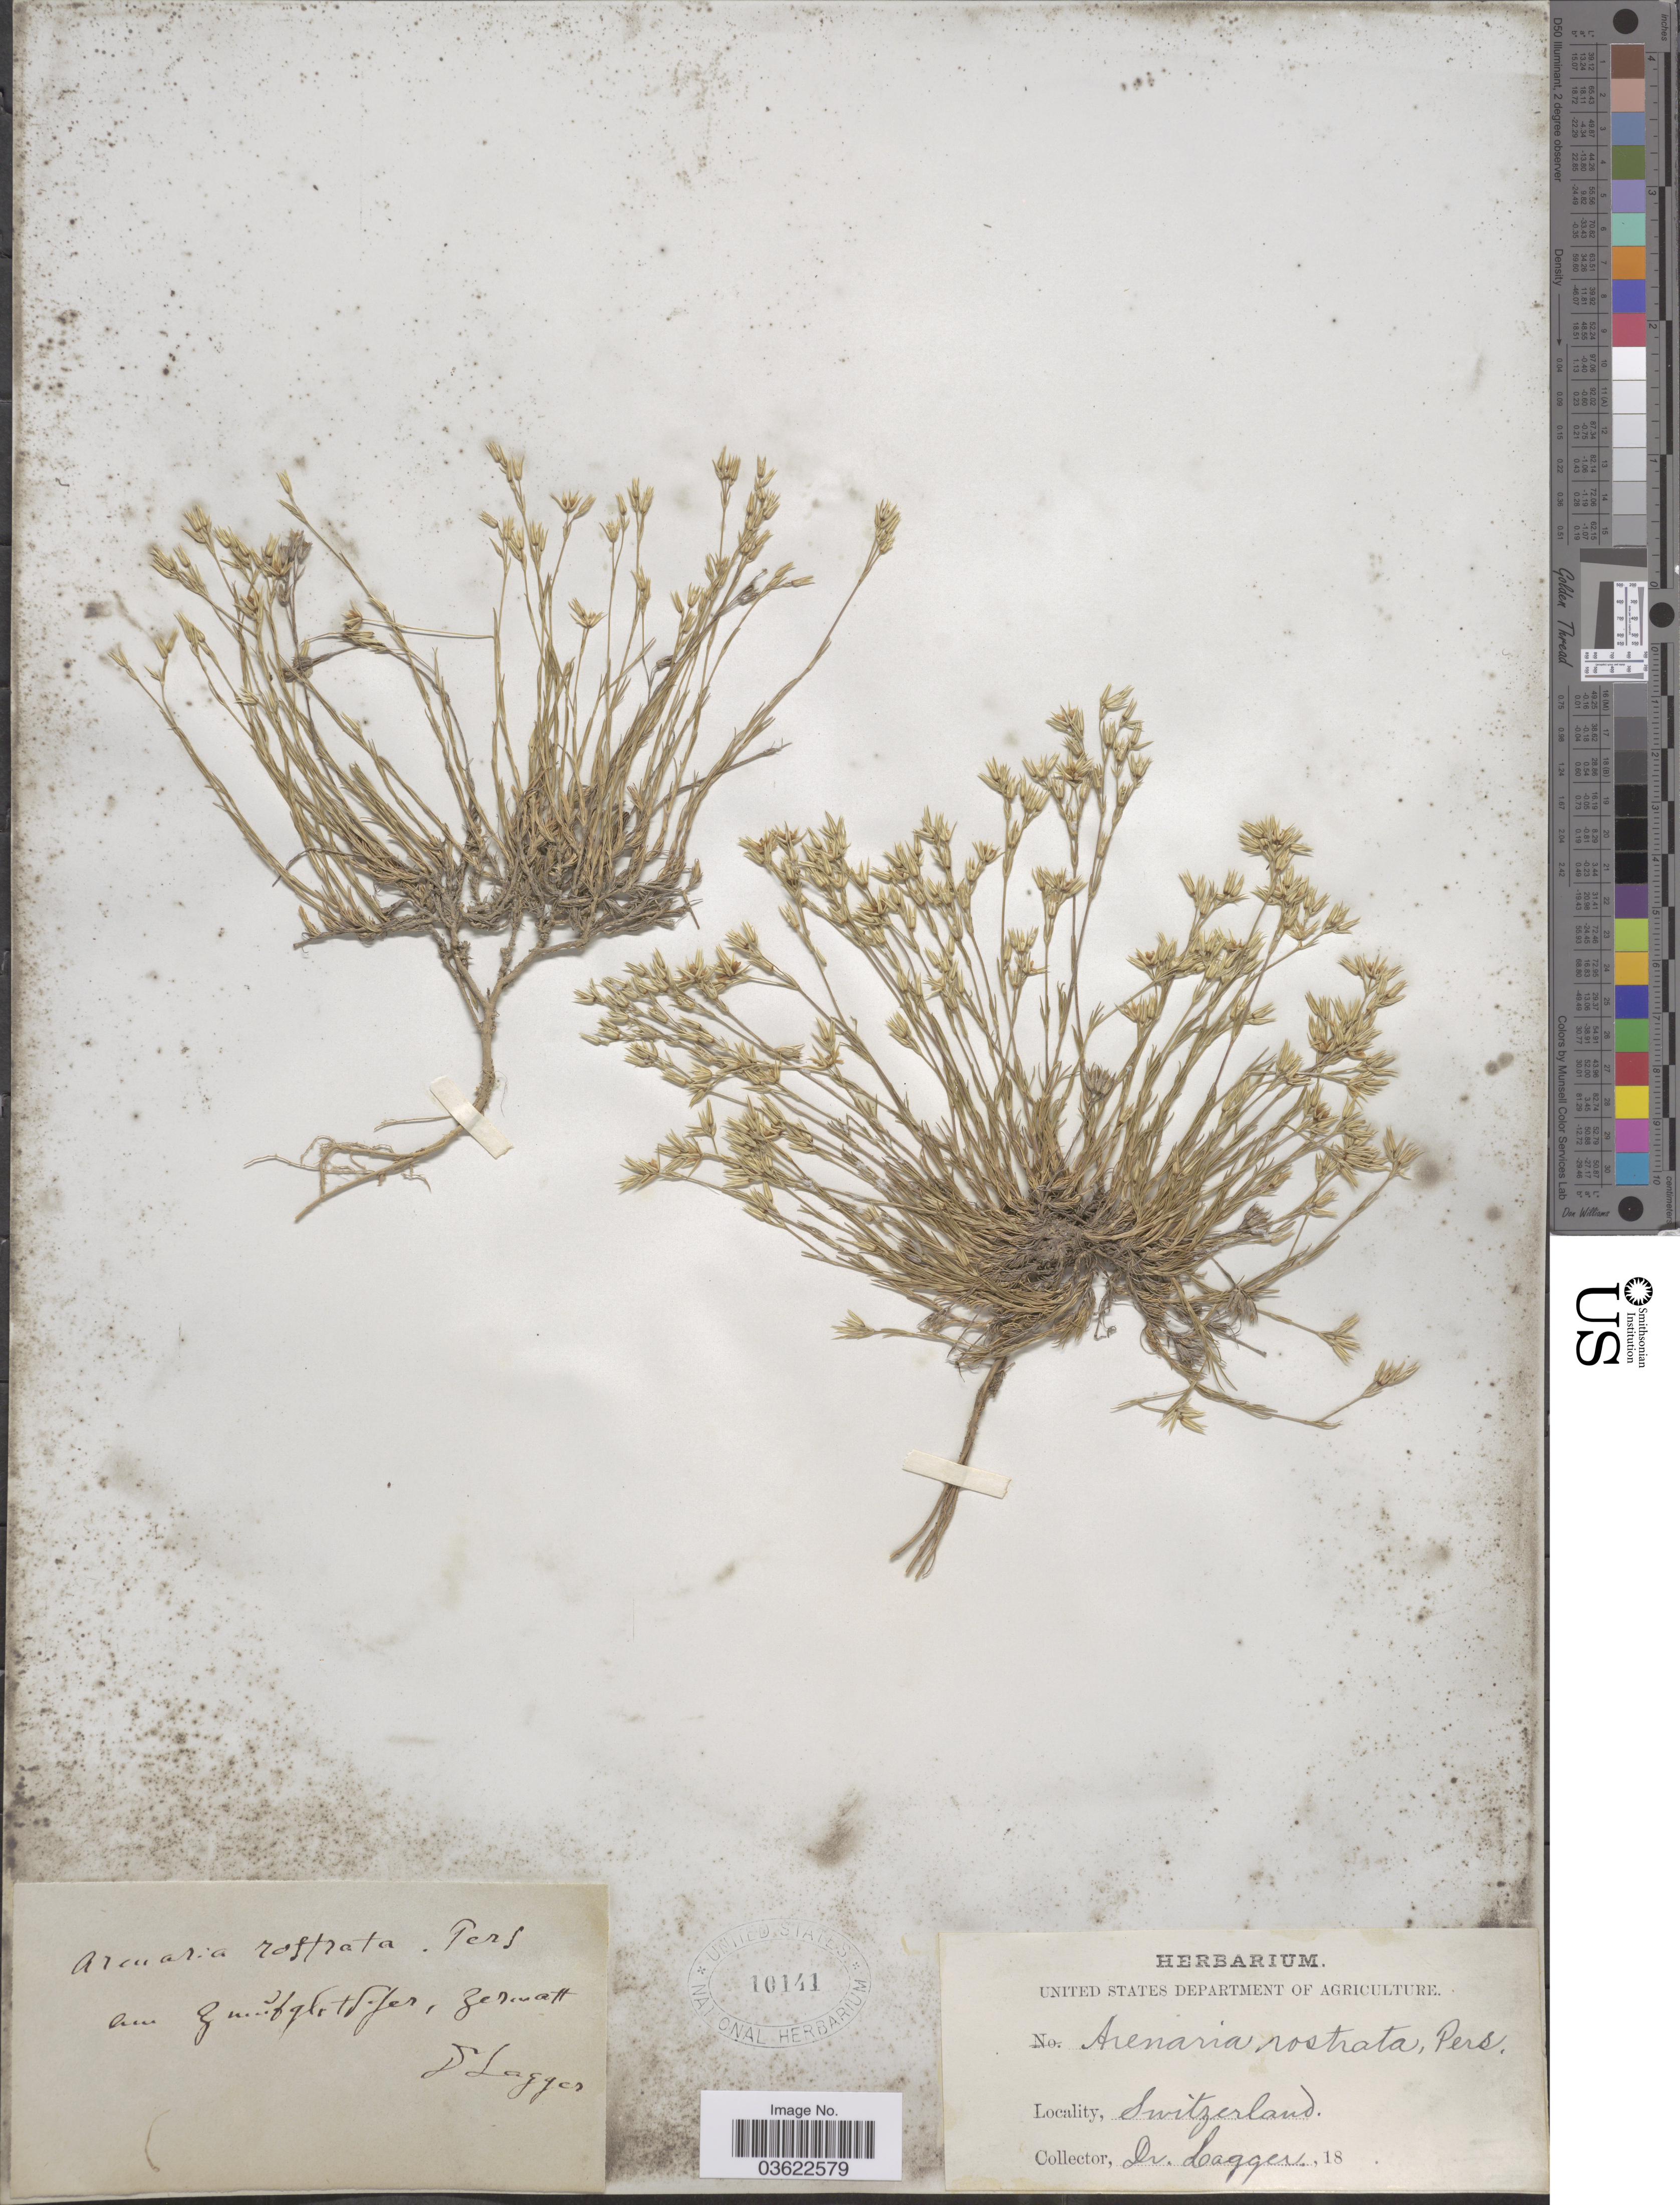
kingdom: Plantae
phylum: Tracheophyta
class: Magnoliopsida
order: Caryophyllales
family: Caryophyllaceae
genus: Arenaria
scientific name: Arenaria rostrata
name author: (Pers.) Pers. & Schleich.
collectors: F. J. Lagger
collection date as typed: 18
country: Switzerland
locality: Am [illegible text], Zermatt.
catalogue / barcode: US 10141